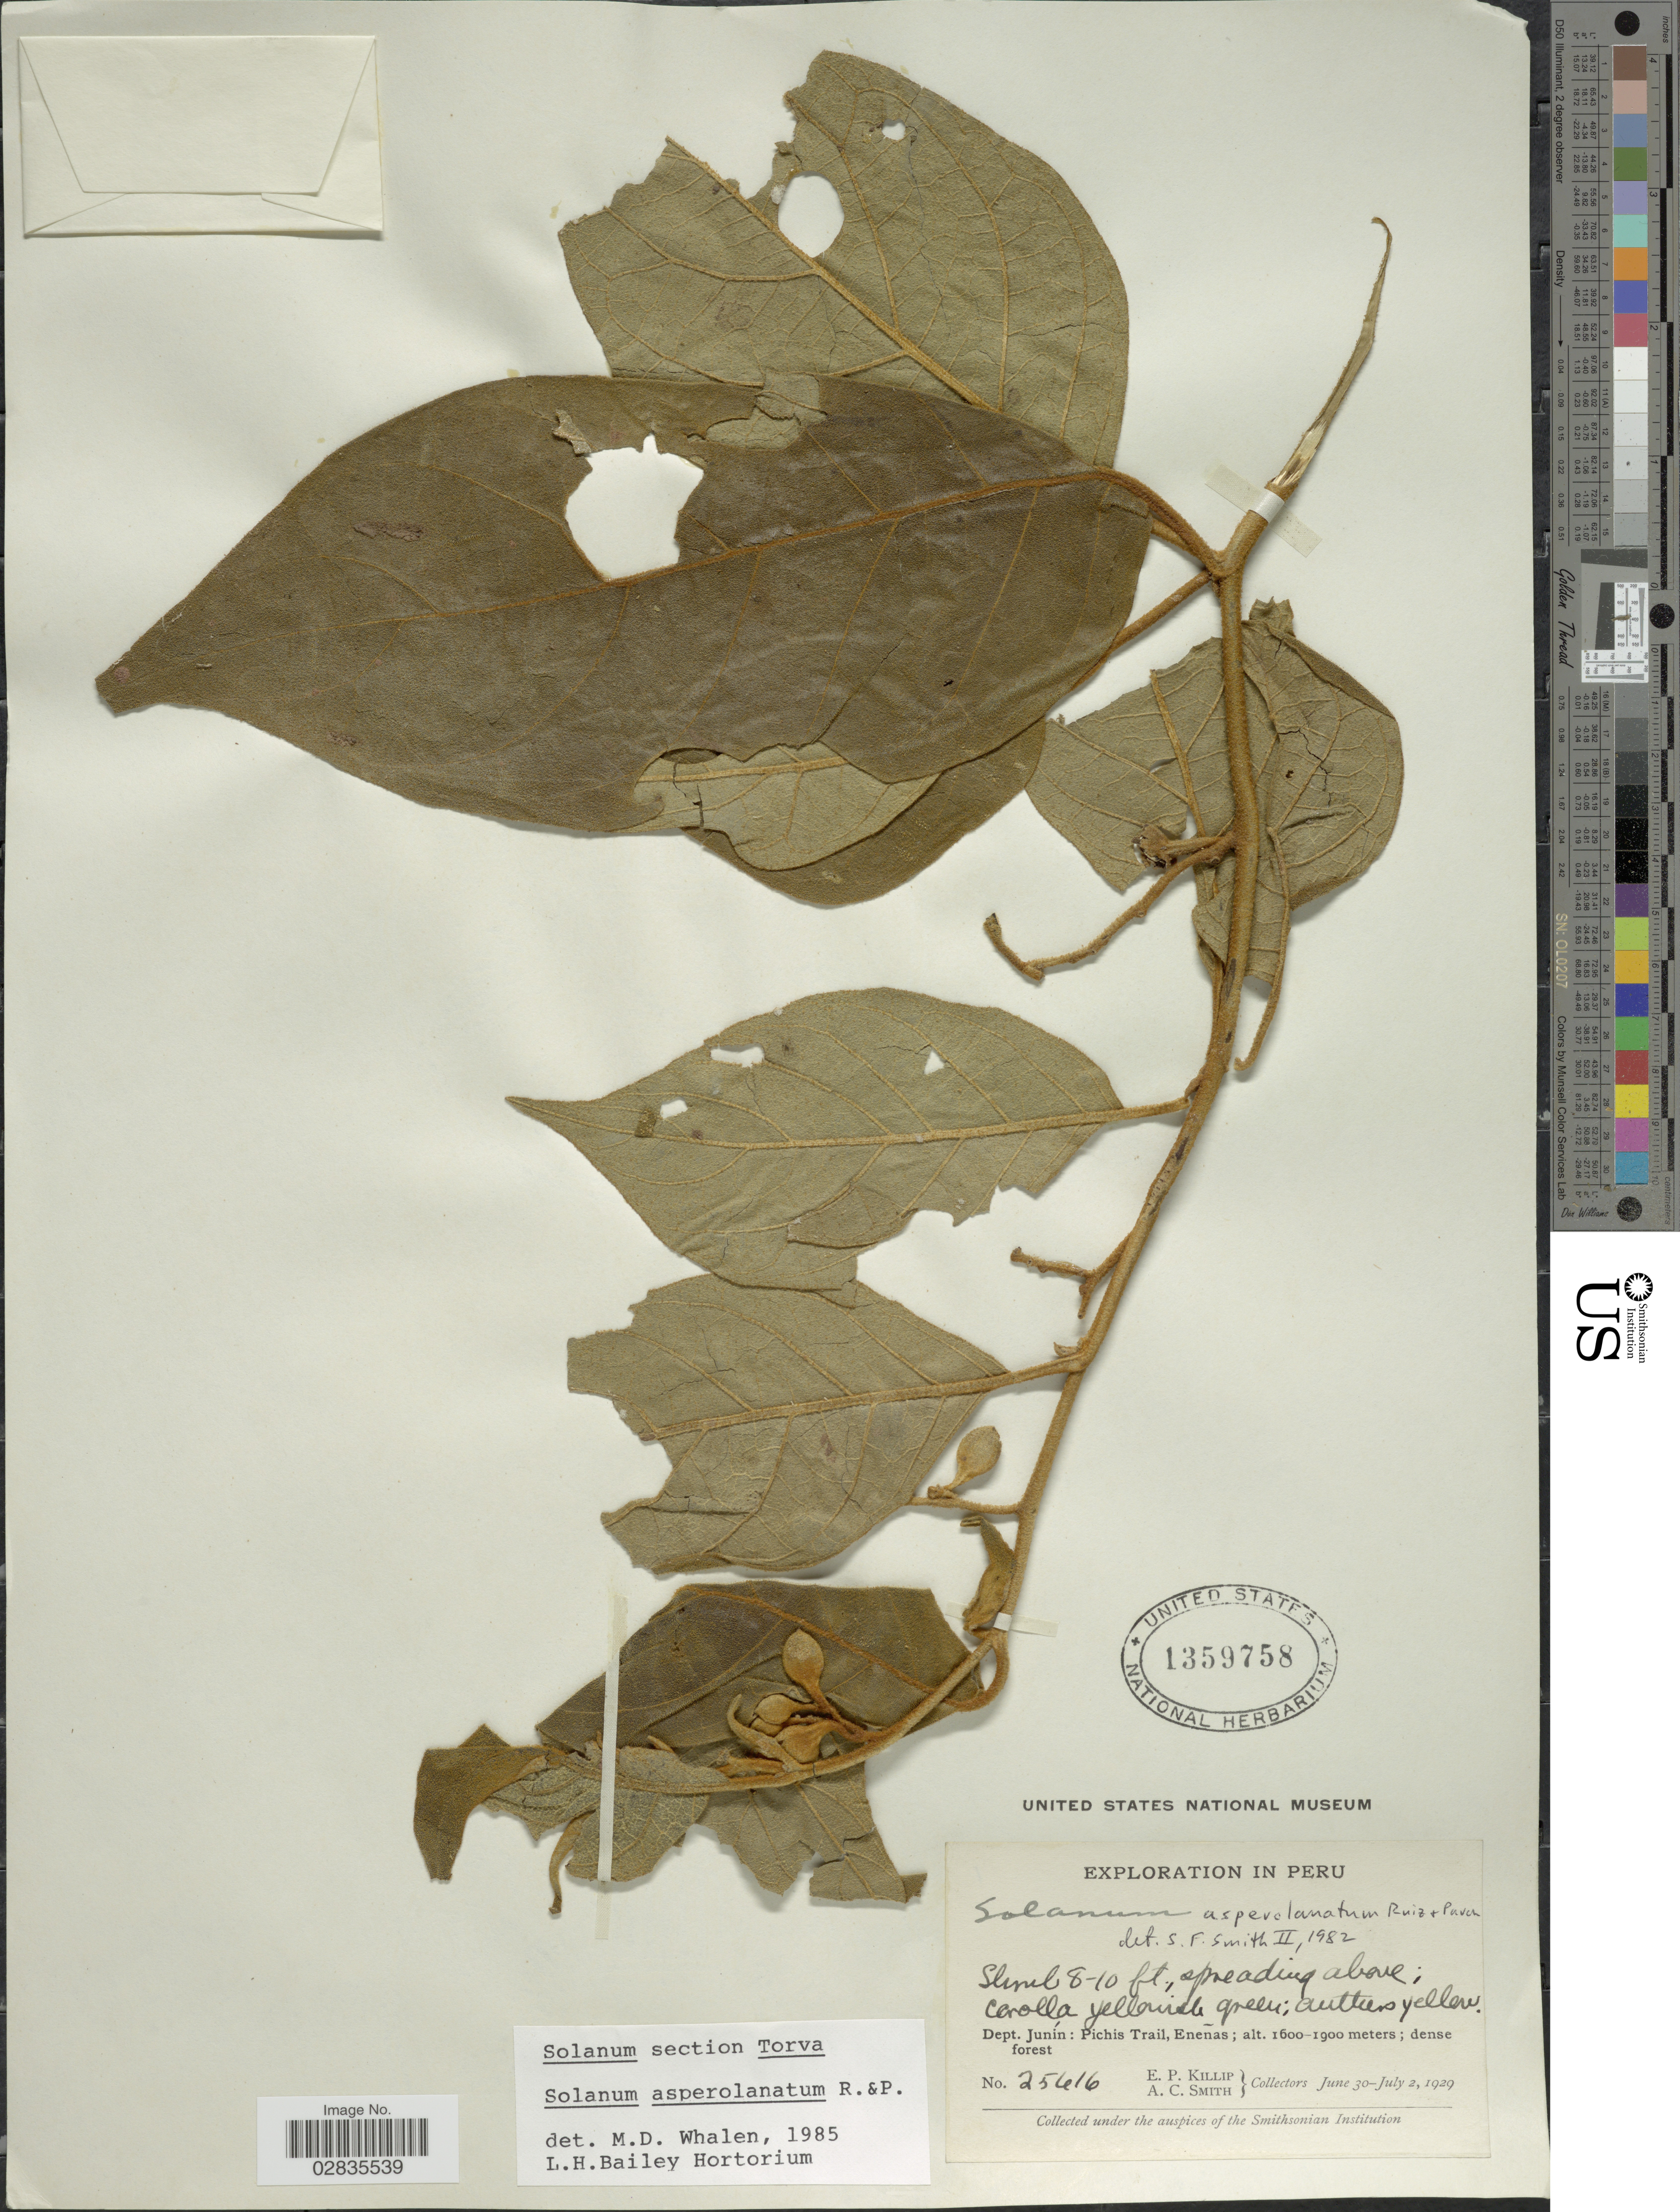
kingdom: Plantae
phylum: Tracheophyta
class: Magnoliopsida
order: Solanales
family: Solanaceae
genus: Solanum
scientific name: Solanum asperolanatum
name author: Ruiz & Pav.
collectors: E. P. Killip & A. C. Smith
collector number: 25616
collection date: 1929-06-30/1929-07-02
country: Peru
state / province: Junín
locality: Dept. Junín: Pichis Trail, Eneñas.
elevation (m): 1600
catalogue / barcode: US 1359758